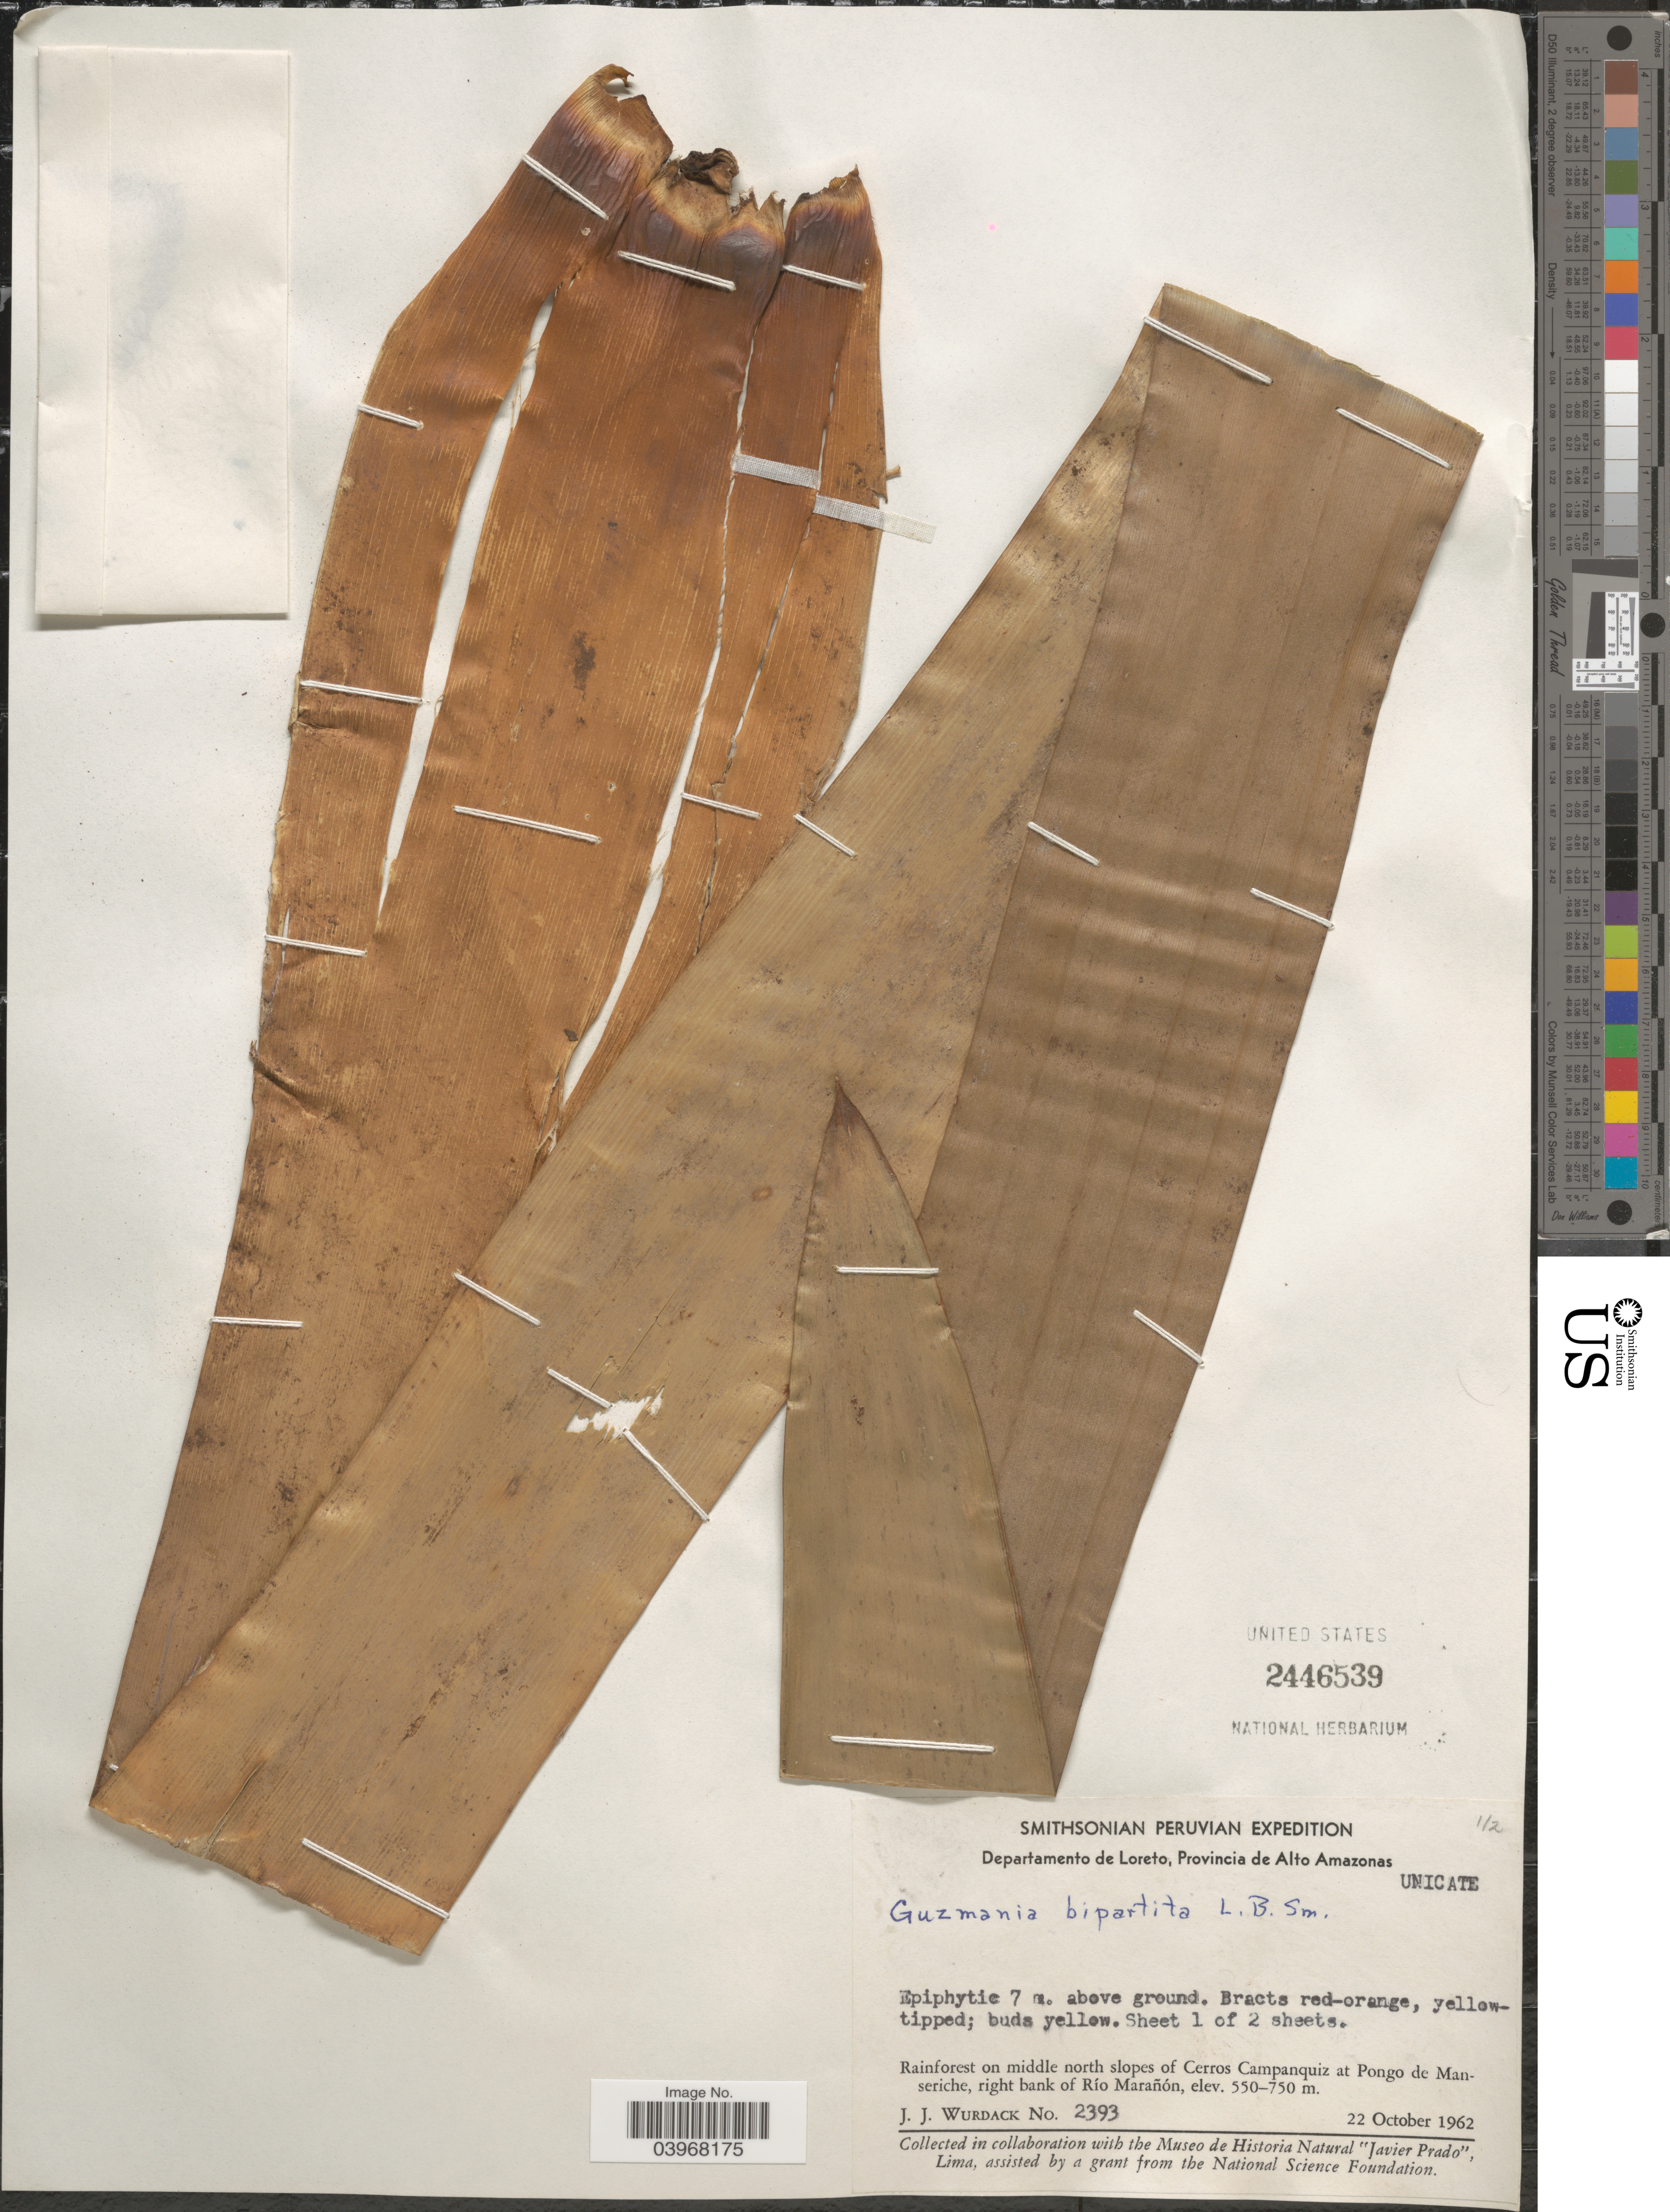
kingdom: Plantae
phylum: Tracheophyta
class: Liliopsida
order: Poales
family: Bromeliaceae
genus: Guzmania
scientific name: Guzmania bipartita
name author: L.B. Sm.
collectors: J. J. Wurdack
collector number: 2393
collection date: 1962-10-22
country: Peru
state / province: Loreto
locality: Departamento de Loreto, Provincia de Alto Amazonas. Rainforest on middle north slopes of Cerros Campanquiz at Pongo de Manseriche, right bank of Río Marañón.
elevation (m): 550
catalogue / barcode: US 2446539